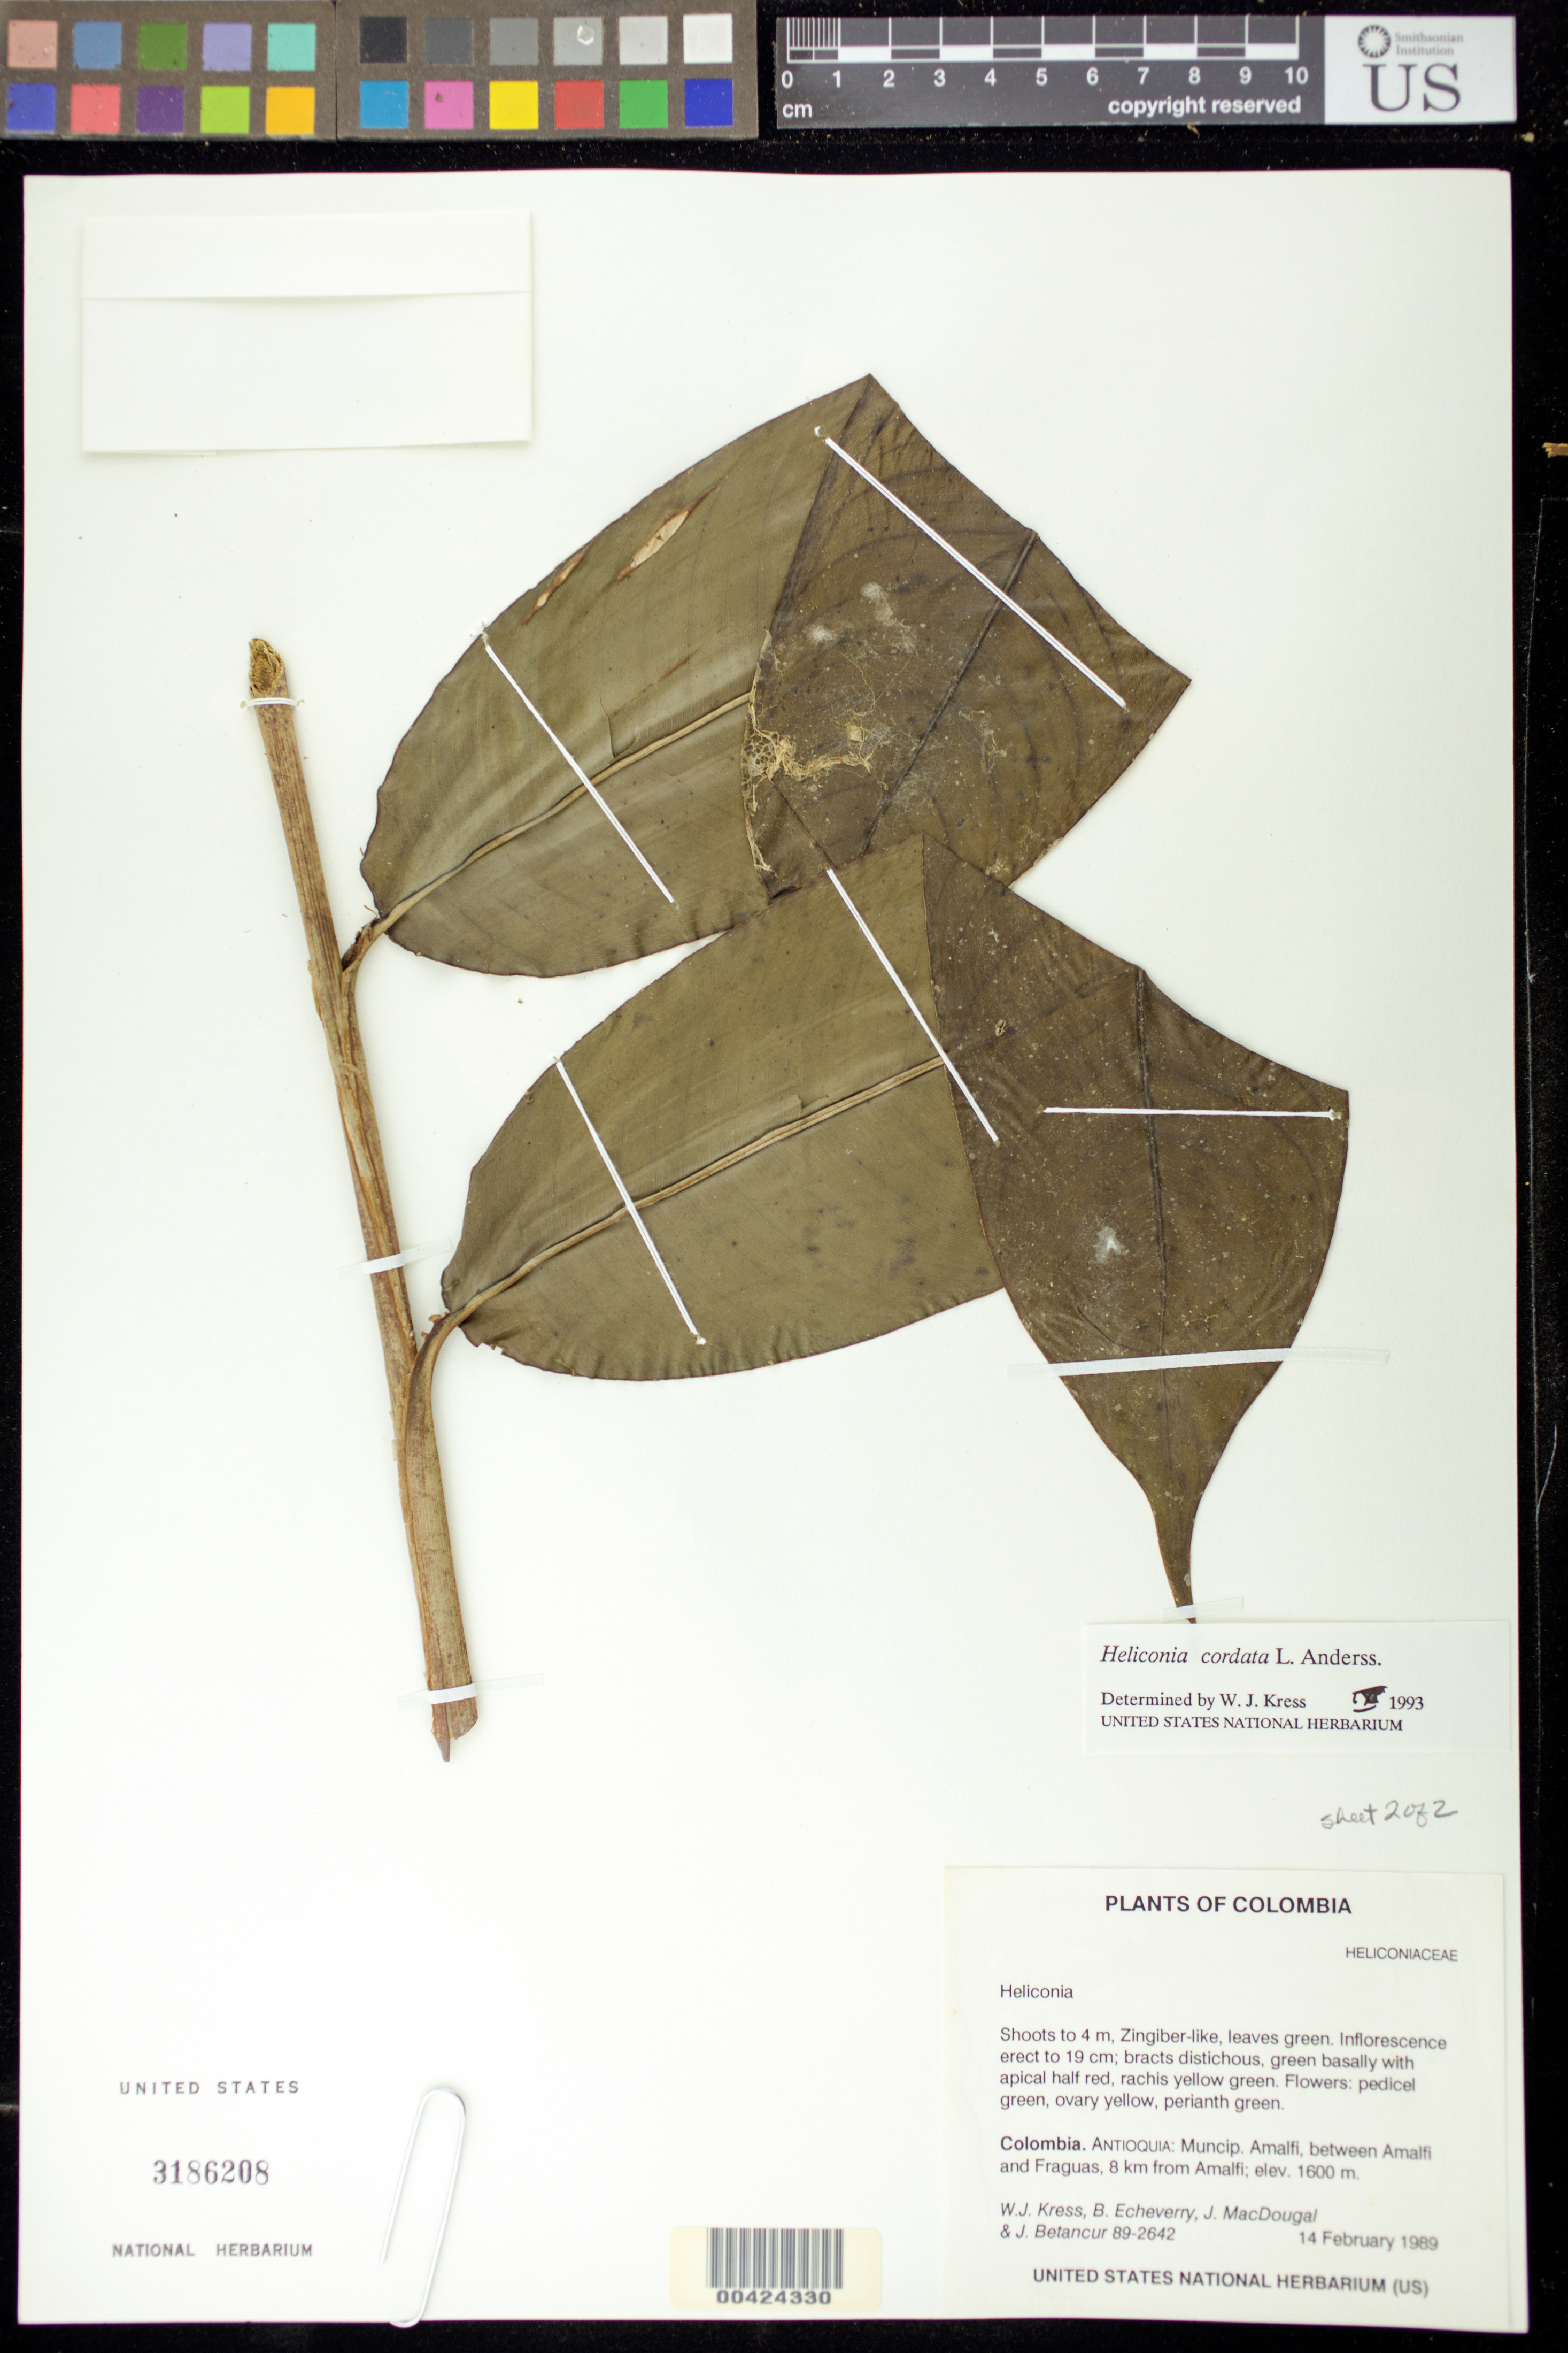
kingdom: Plantae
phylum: Tracheophyta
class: Liliopsida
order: Zingiberales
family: Heliconiaceae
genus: Heliconia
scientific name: Heliconia cordata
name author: L. Andersson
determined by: Kress, W. J., (US), Smithsonian Institution - National Museum of Natural History (UNITED STATES)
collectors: W. J. Kress, J. M. MacDougal, B. Echeverry & J. C. Betancur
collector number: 89-2642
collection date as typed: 14 Feb 1989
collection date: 1989-02-14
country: Colombia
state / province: Antioquia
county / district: Amalfi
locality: Amalfi, 8 km from; between Amalfi and Fraguas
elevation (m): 1600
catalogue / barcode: US 3186208